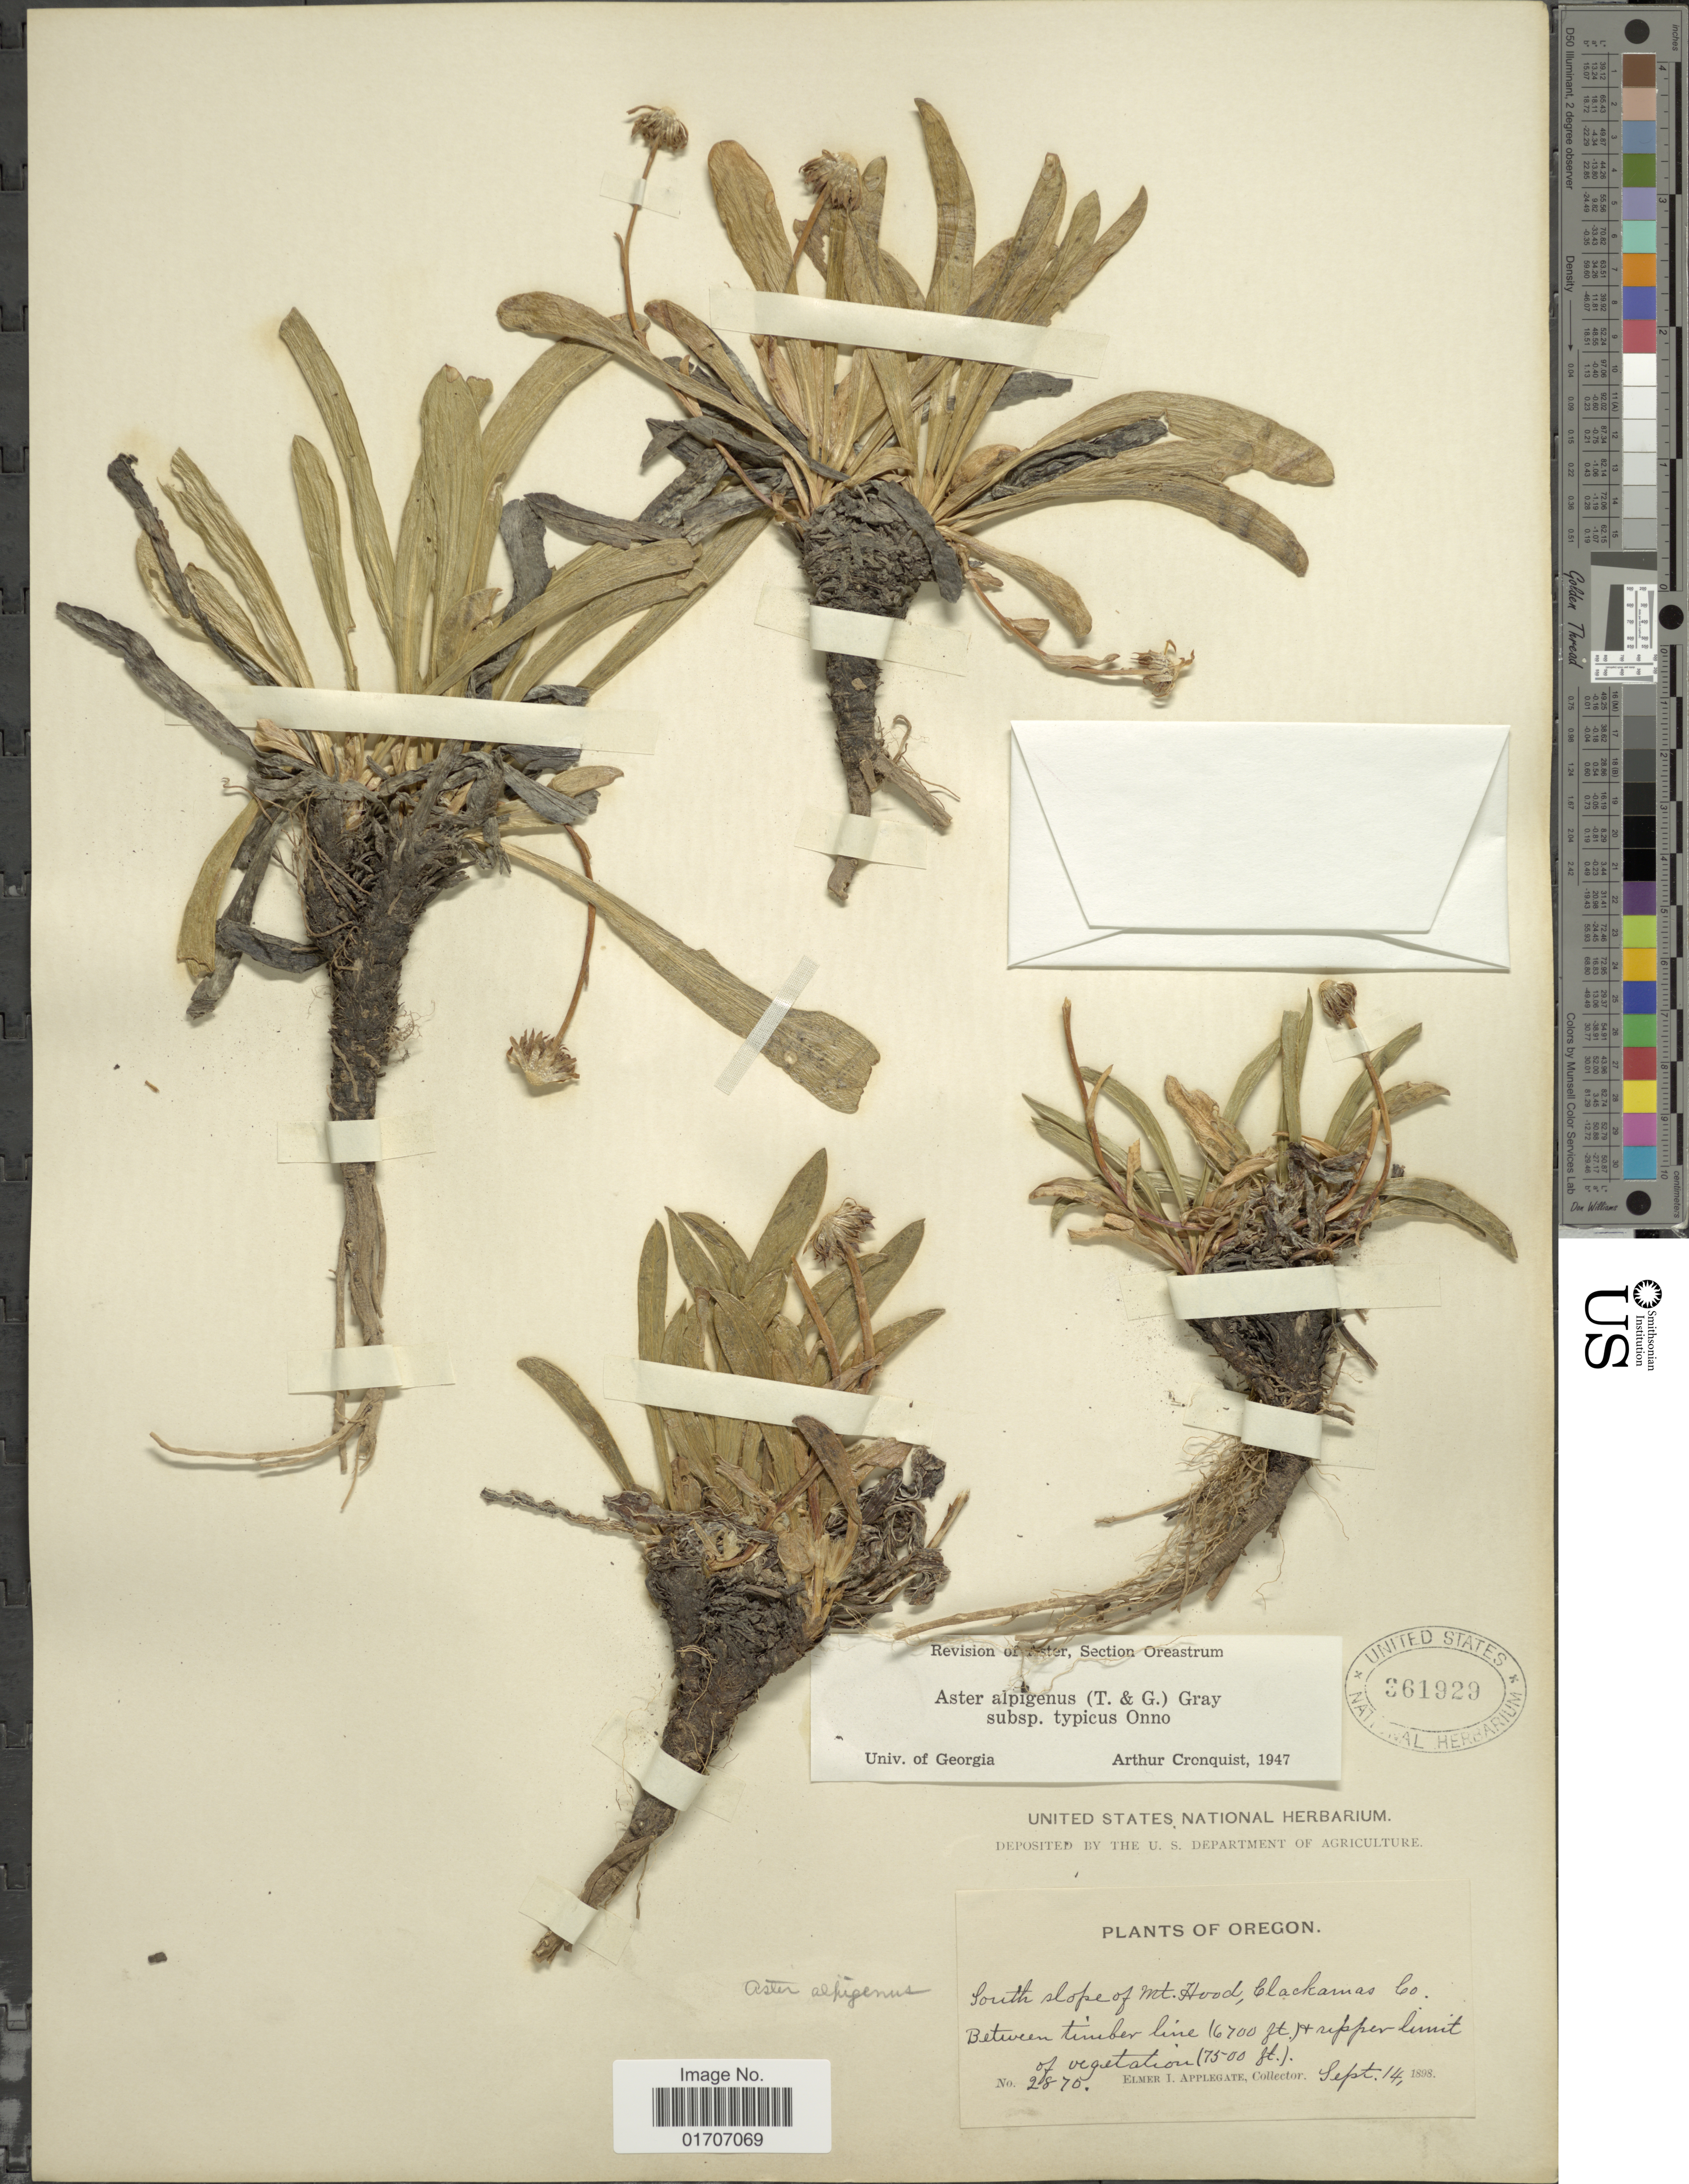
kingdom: Plantae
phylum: Tracheophyta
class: Magnoliopsida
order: Asterales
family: Asteraceae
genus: Oreostemma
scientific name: Oreostemma alpigenum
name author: (Torr. & A. Gray) Greene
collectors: E. I. Applegate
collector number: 2870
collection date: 1898-09-14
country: United States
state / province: Oregon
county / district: Clackamas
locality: South slope of Mt. Hood, Clackamas Co.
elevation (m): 2042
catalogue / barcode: US 361929